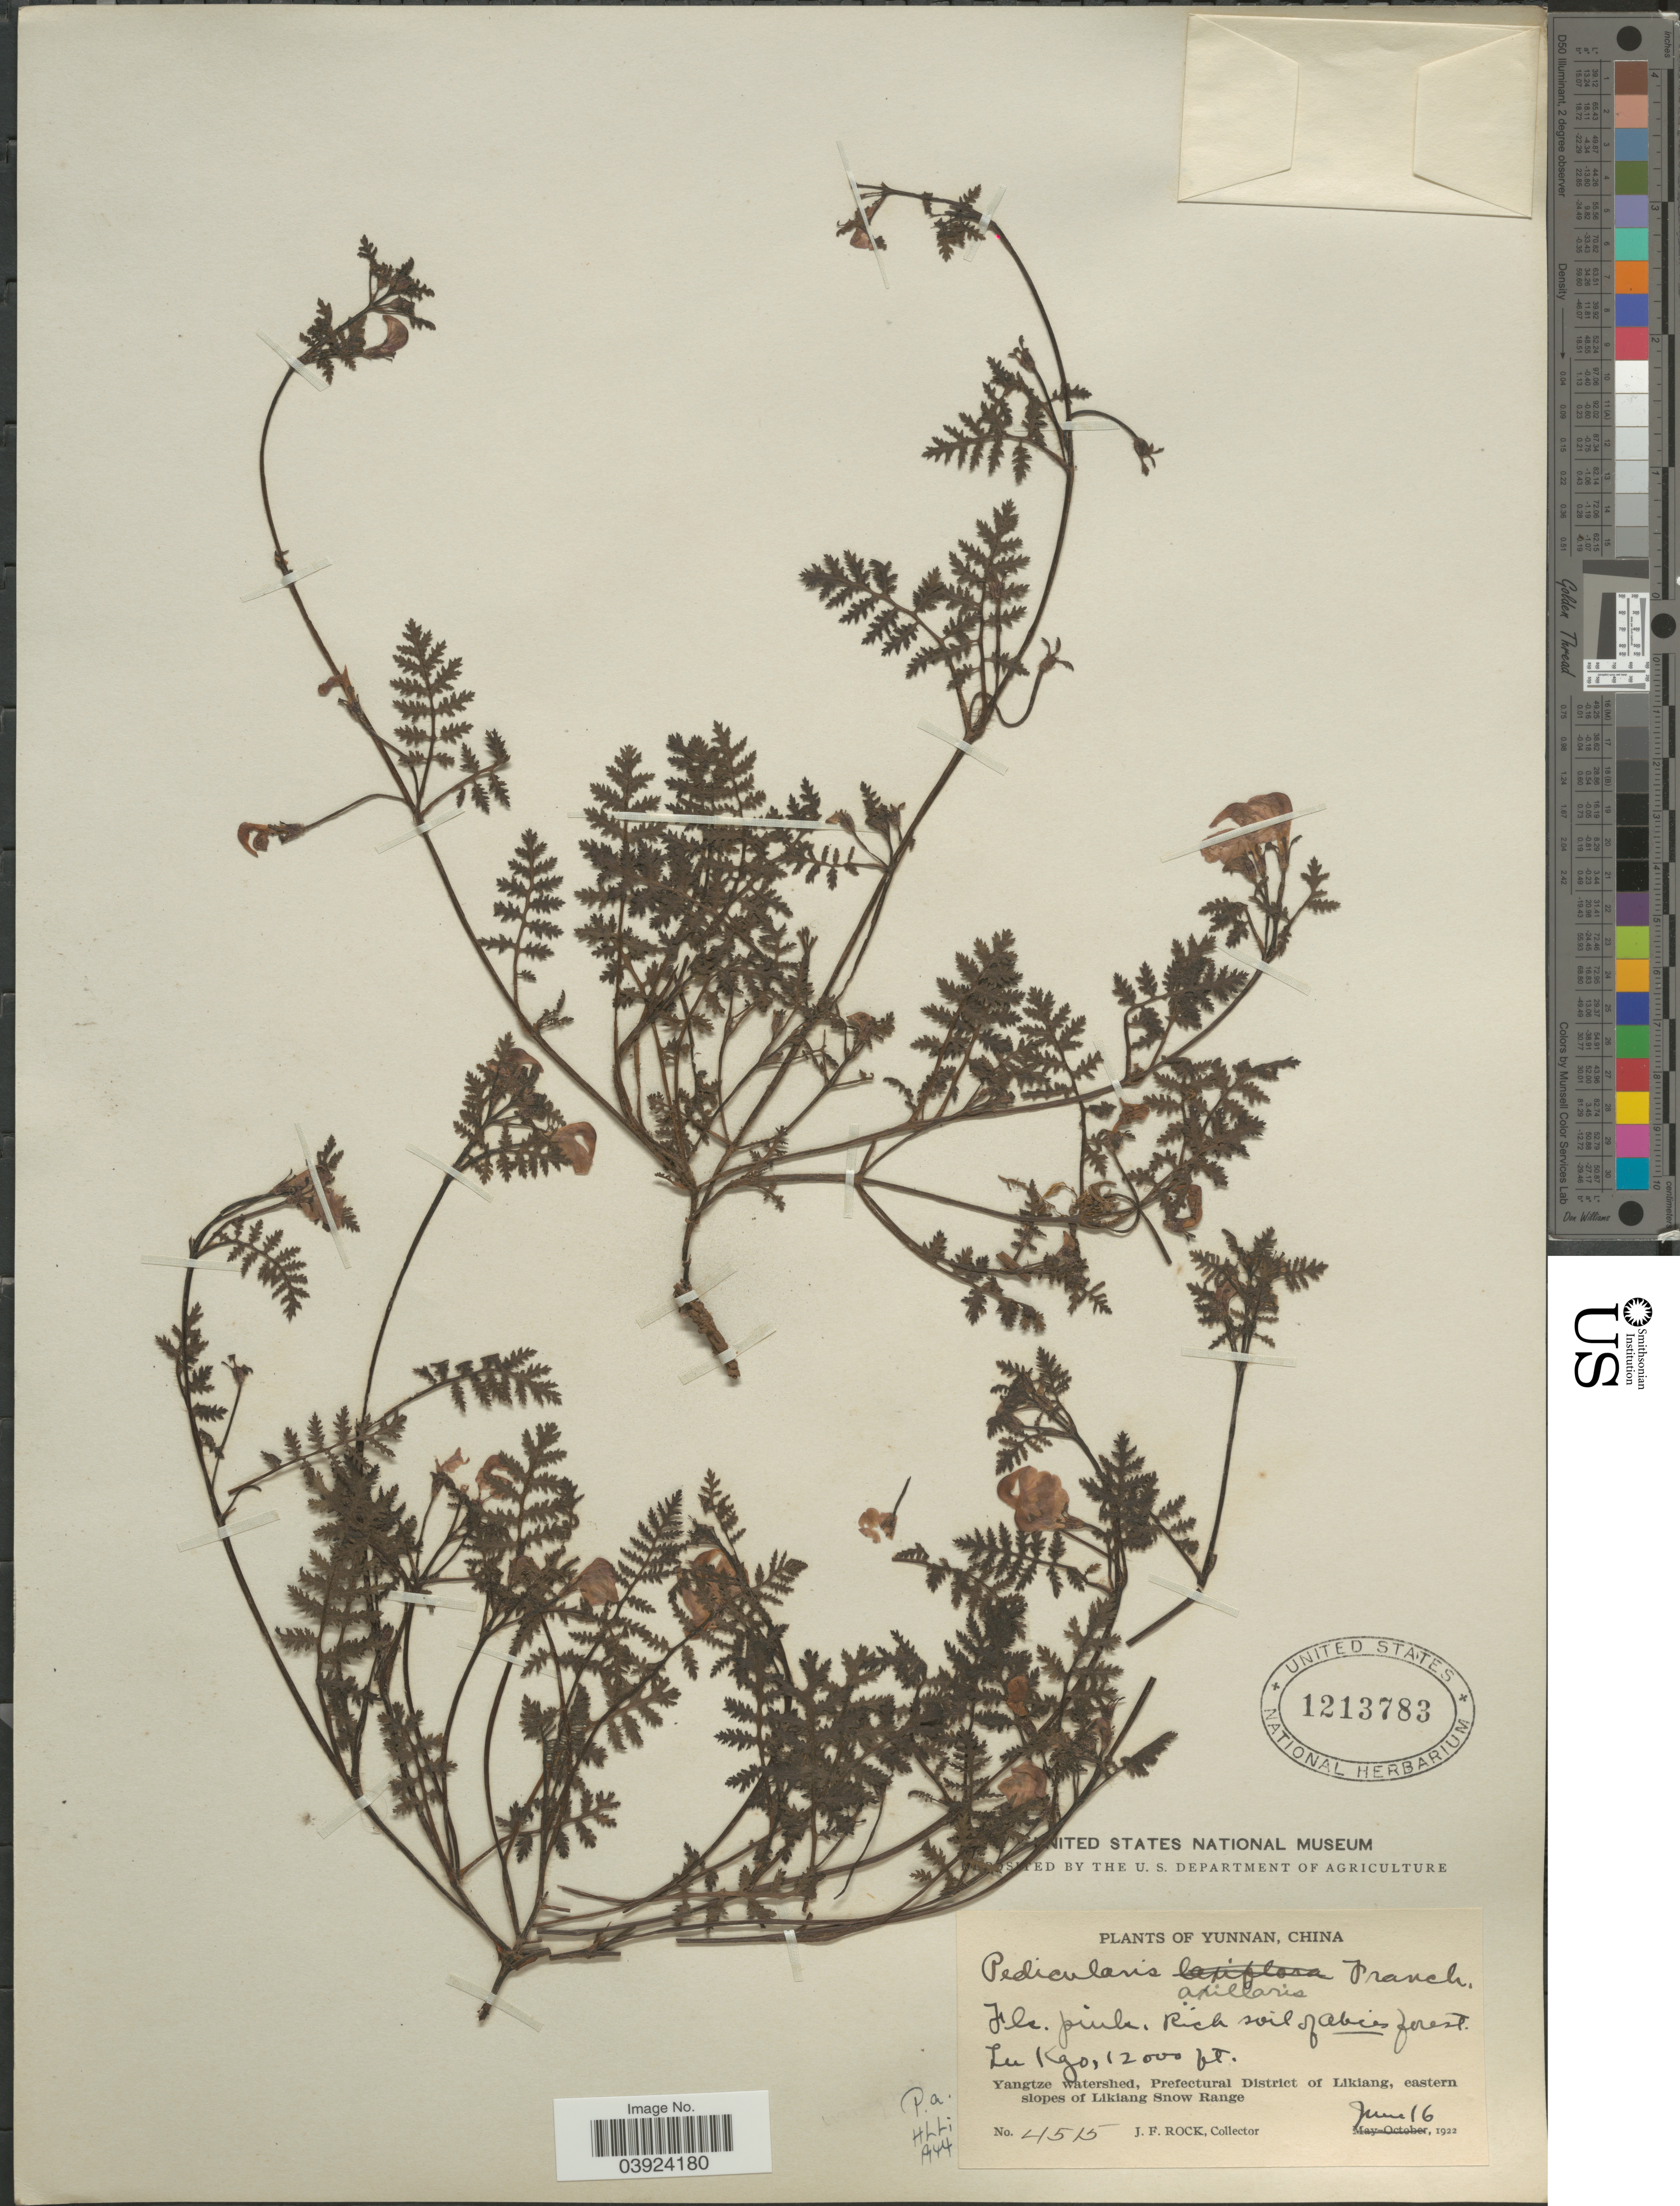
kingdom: Plantae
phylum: Tracheophyta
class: Magnoliopsida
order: Lamiales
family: Orobanchaceae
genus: Pedicularis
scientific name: Pedicularis axillaris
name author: Franch. ex Maxim.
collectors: J. Rock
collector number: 4515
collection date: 1922-06-16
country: China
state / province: Yunnan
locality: Lu Kgo. Yangtze watershed, Prefectural District of Likiang, eastern slopes of Likiang Snow Range.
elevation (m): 3658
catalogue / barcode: US 1213783